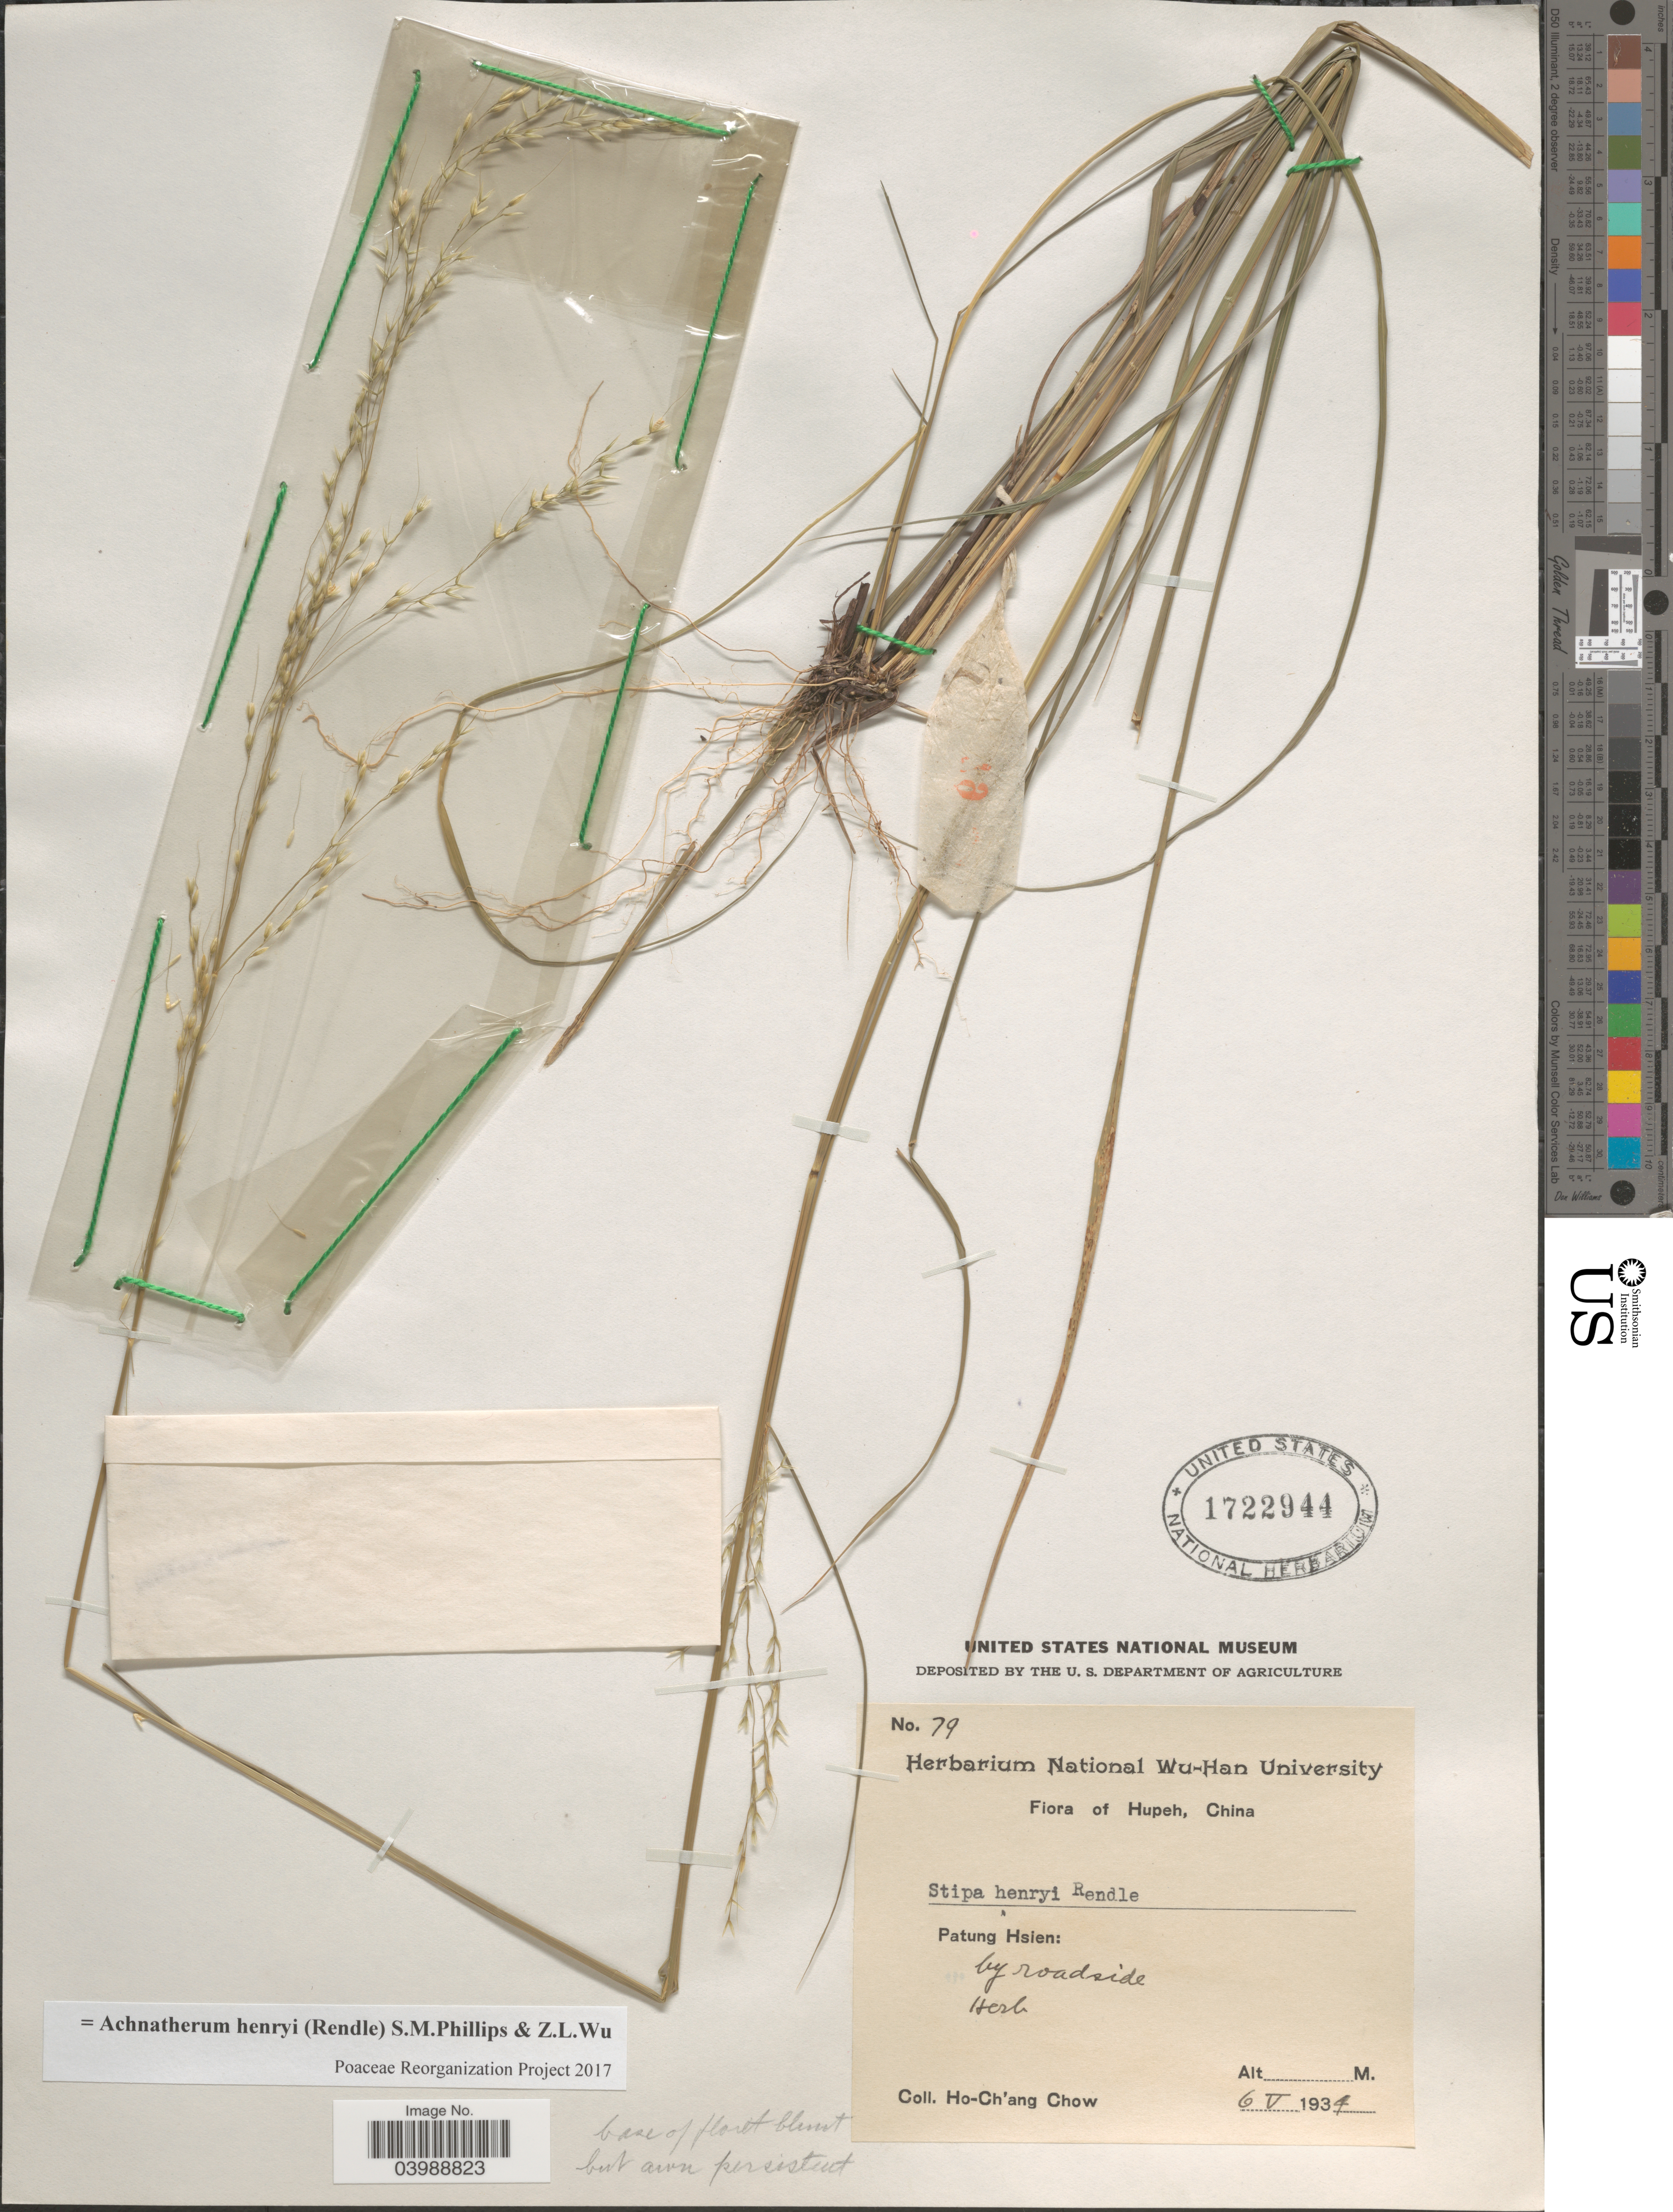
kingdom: Plantae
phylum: Tracheophyta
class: Liliopsida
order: Poales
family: Poaceae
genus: Achnatherum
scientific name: Achnatherum henryi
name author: (Rendle) S.M. Phillips & Z.L. Wu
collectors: H. Chow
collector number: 79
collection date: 1934-05-06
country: China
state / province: Hubei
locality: Hupeh. Patung Hsien.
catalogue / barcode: US 1722944